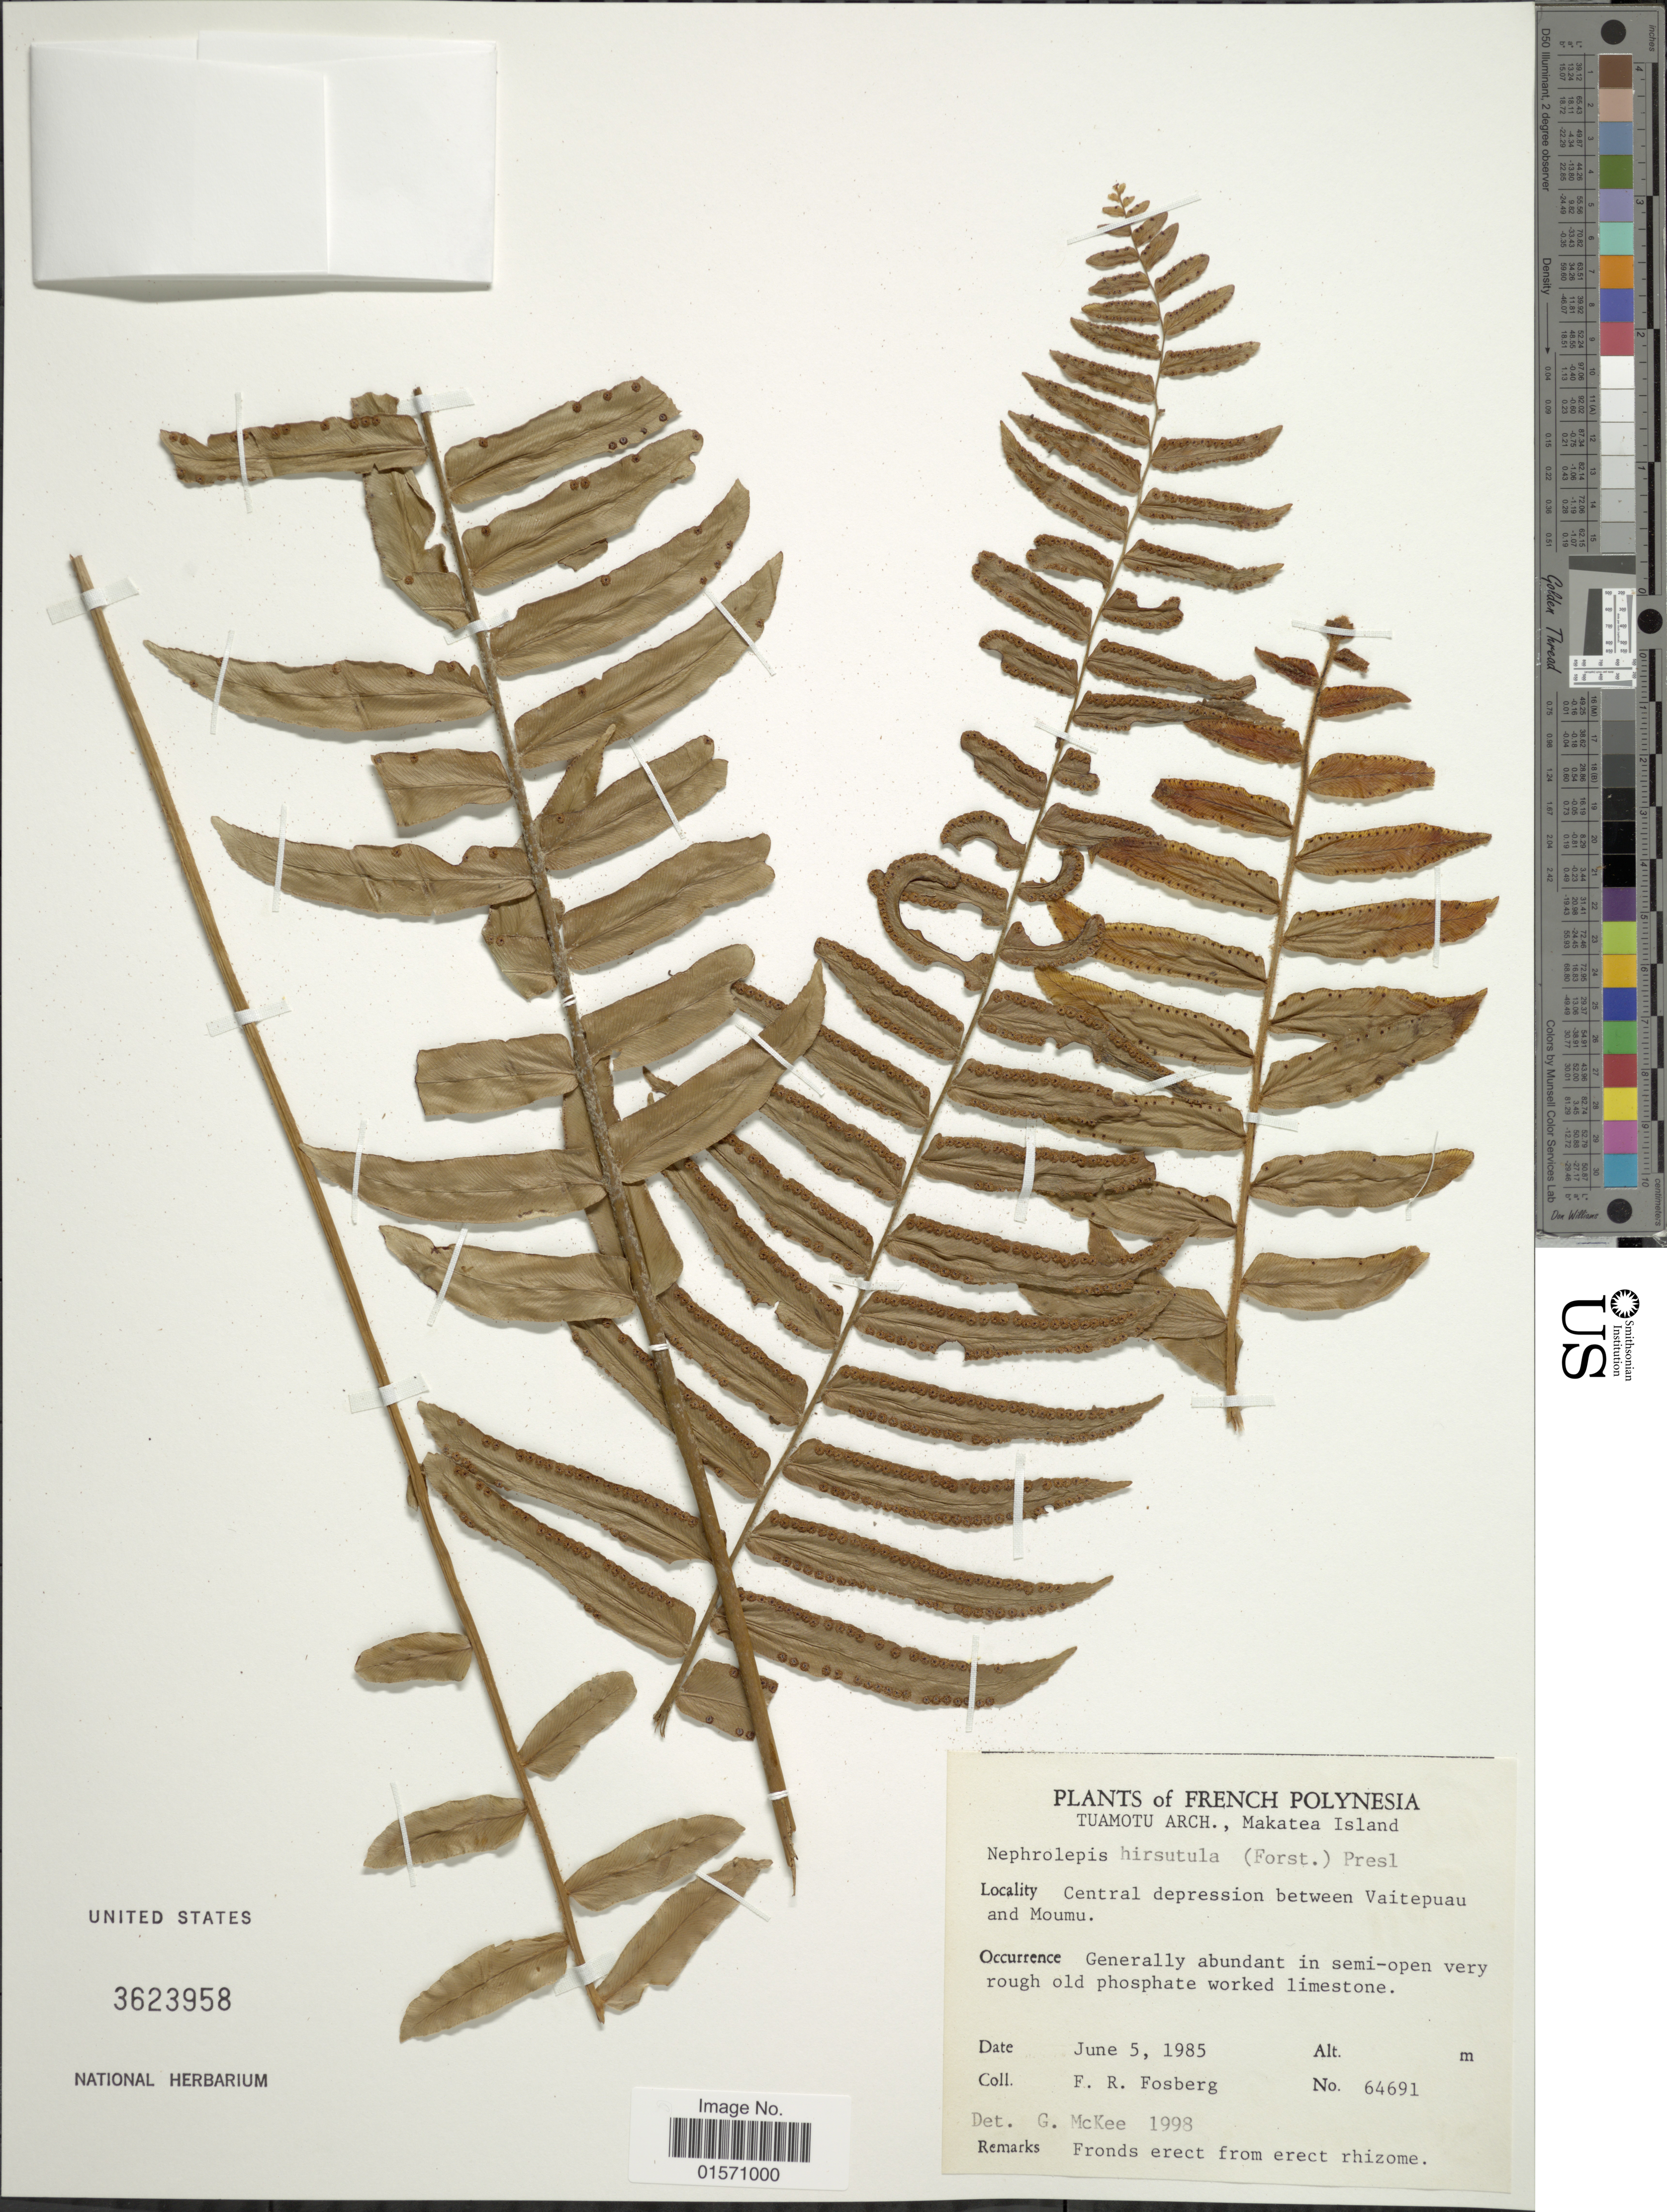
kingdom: Plantae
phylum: Tracheophyta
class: Polypodiopsida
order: Polypodiales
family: Nephrolepidaceae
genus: Nephrolepis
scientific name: Nephrolepis hirsutula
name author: (G. Forst.) C. Presl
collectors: F. R. Fosberg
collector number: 64691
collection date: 1985-06-05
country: French Polynesia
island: Makatea [Aurora]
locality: Tuamotu Arch., Makatea Island. Central depression between Vaitepuau and Moumu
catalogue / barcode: US 3623958